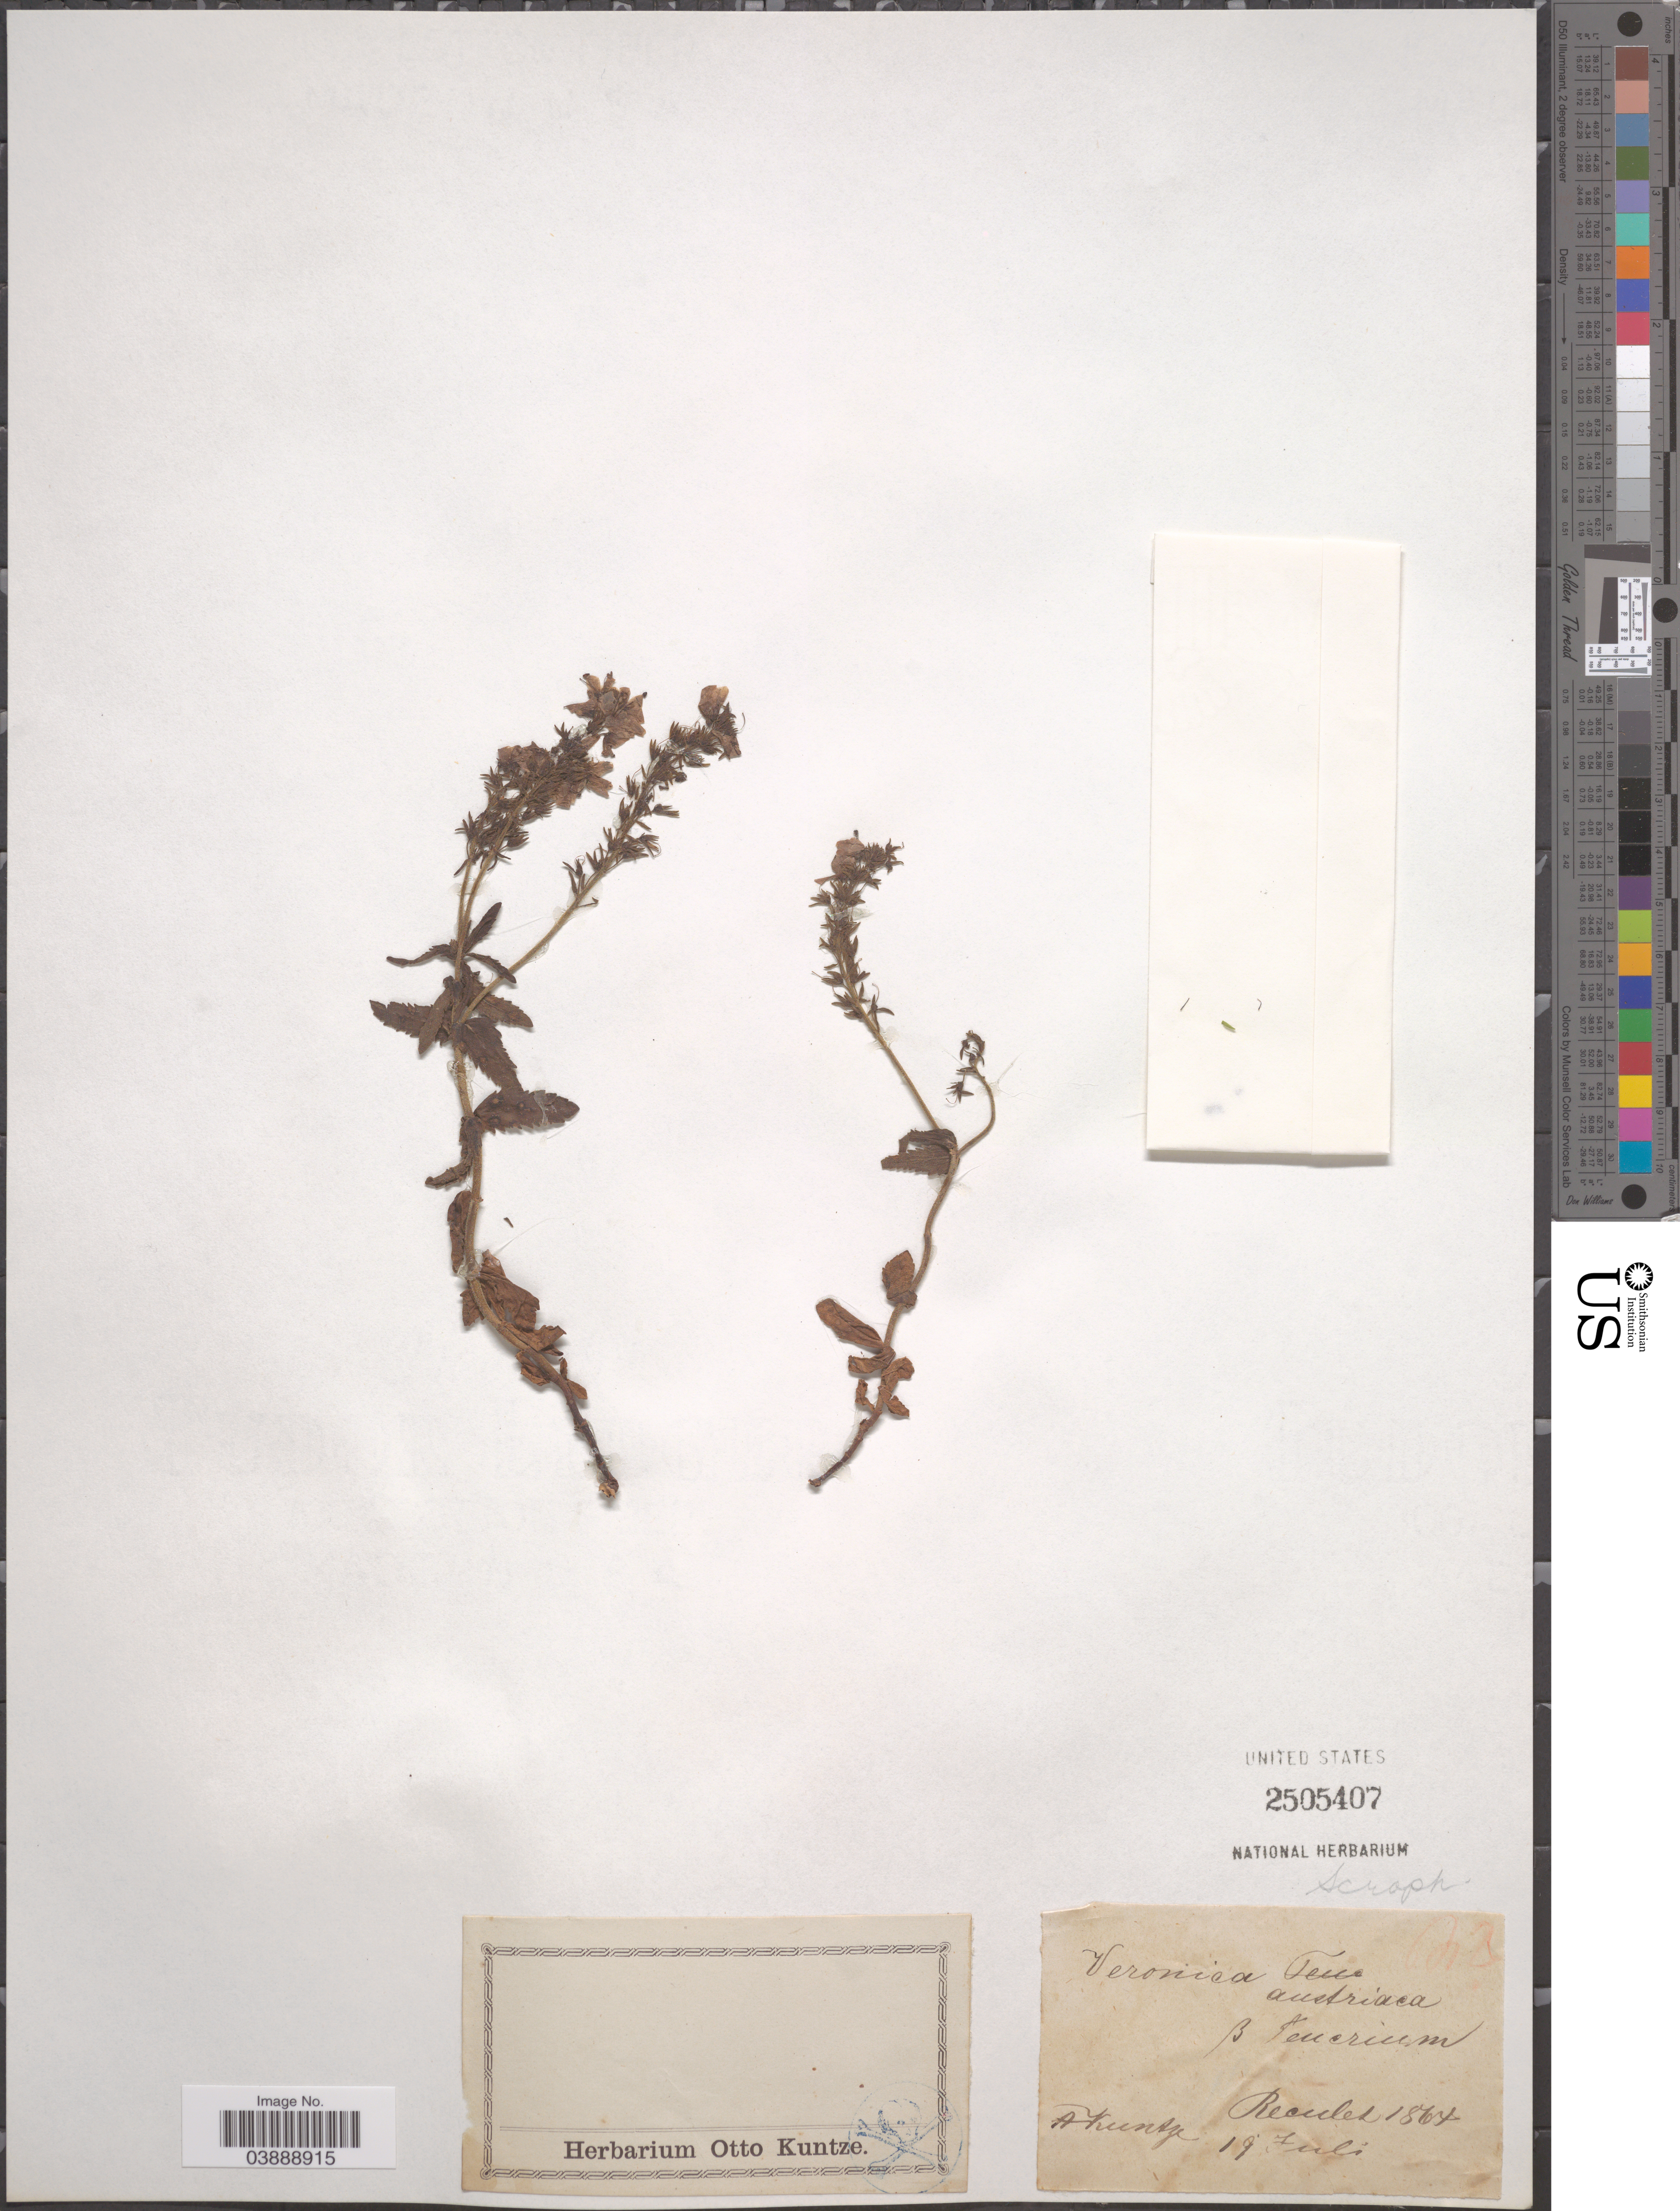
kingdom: Plantae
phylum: Tracheophyta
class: Magnoliopsida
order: Lamiales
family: Plantaginaceae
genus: Veronica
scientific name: Veronica austriaca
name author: L.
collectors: A. Kuntze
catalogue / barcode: US 2505407